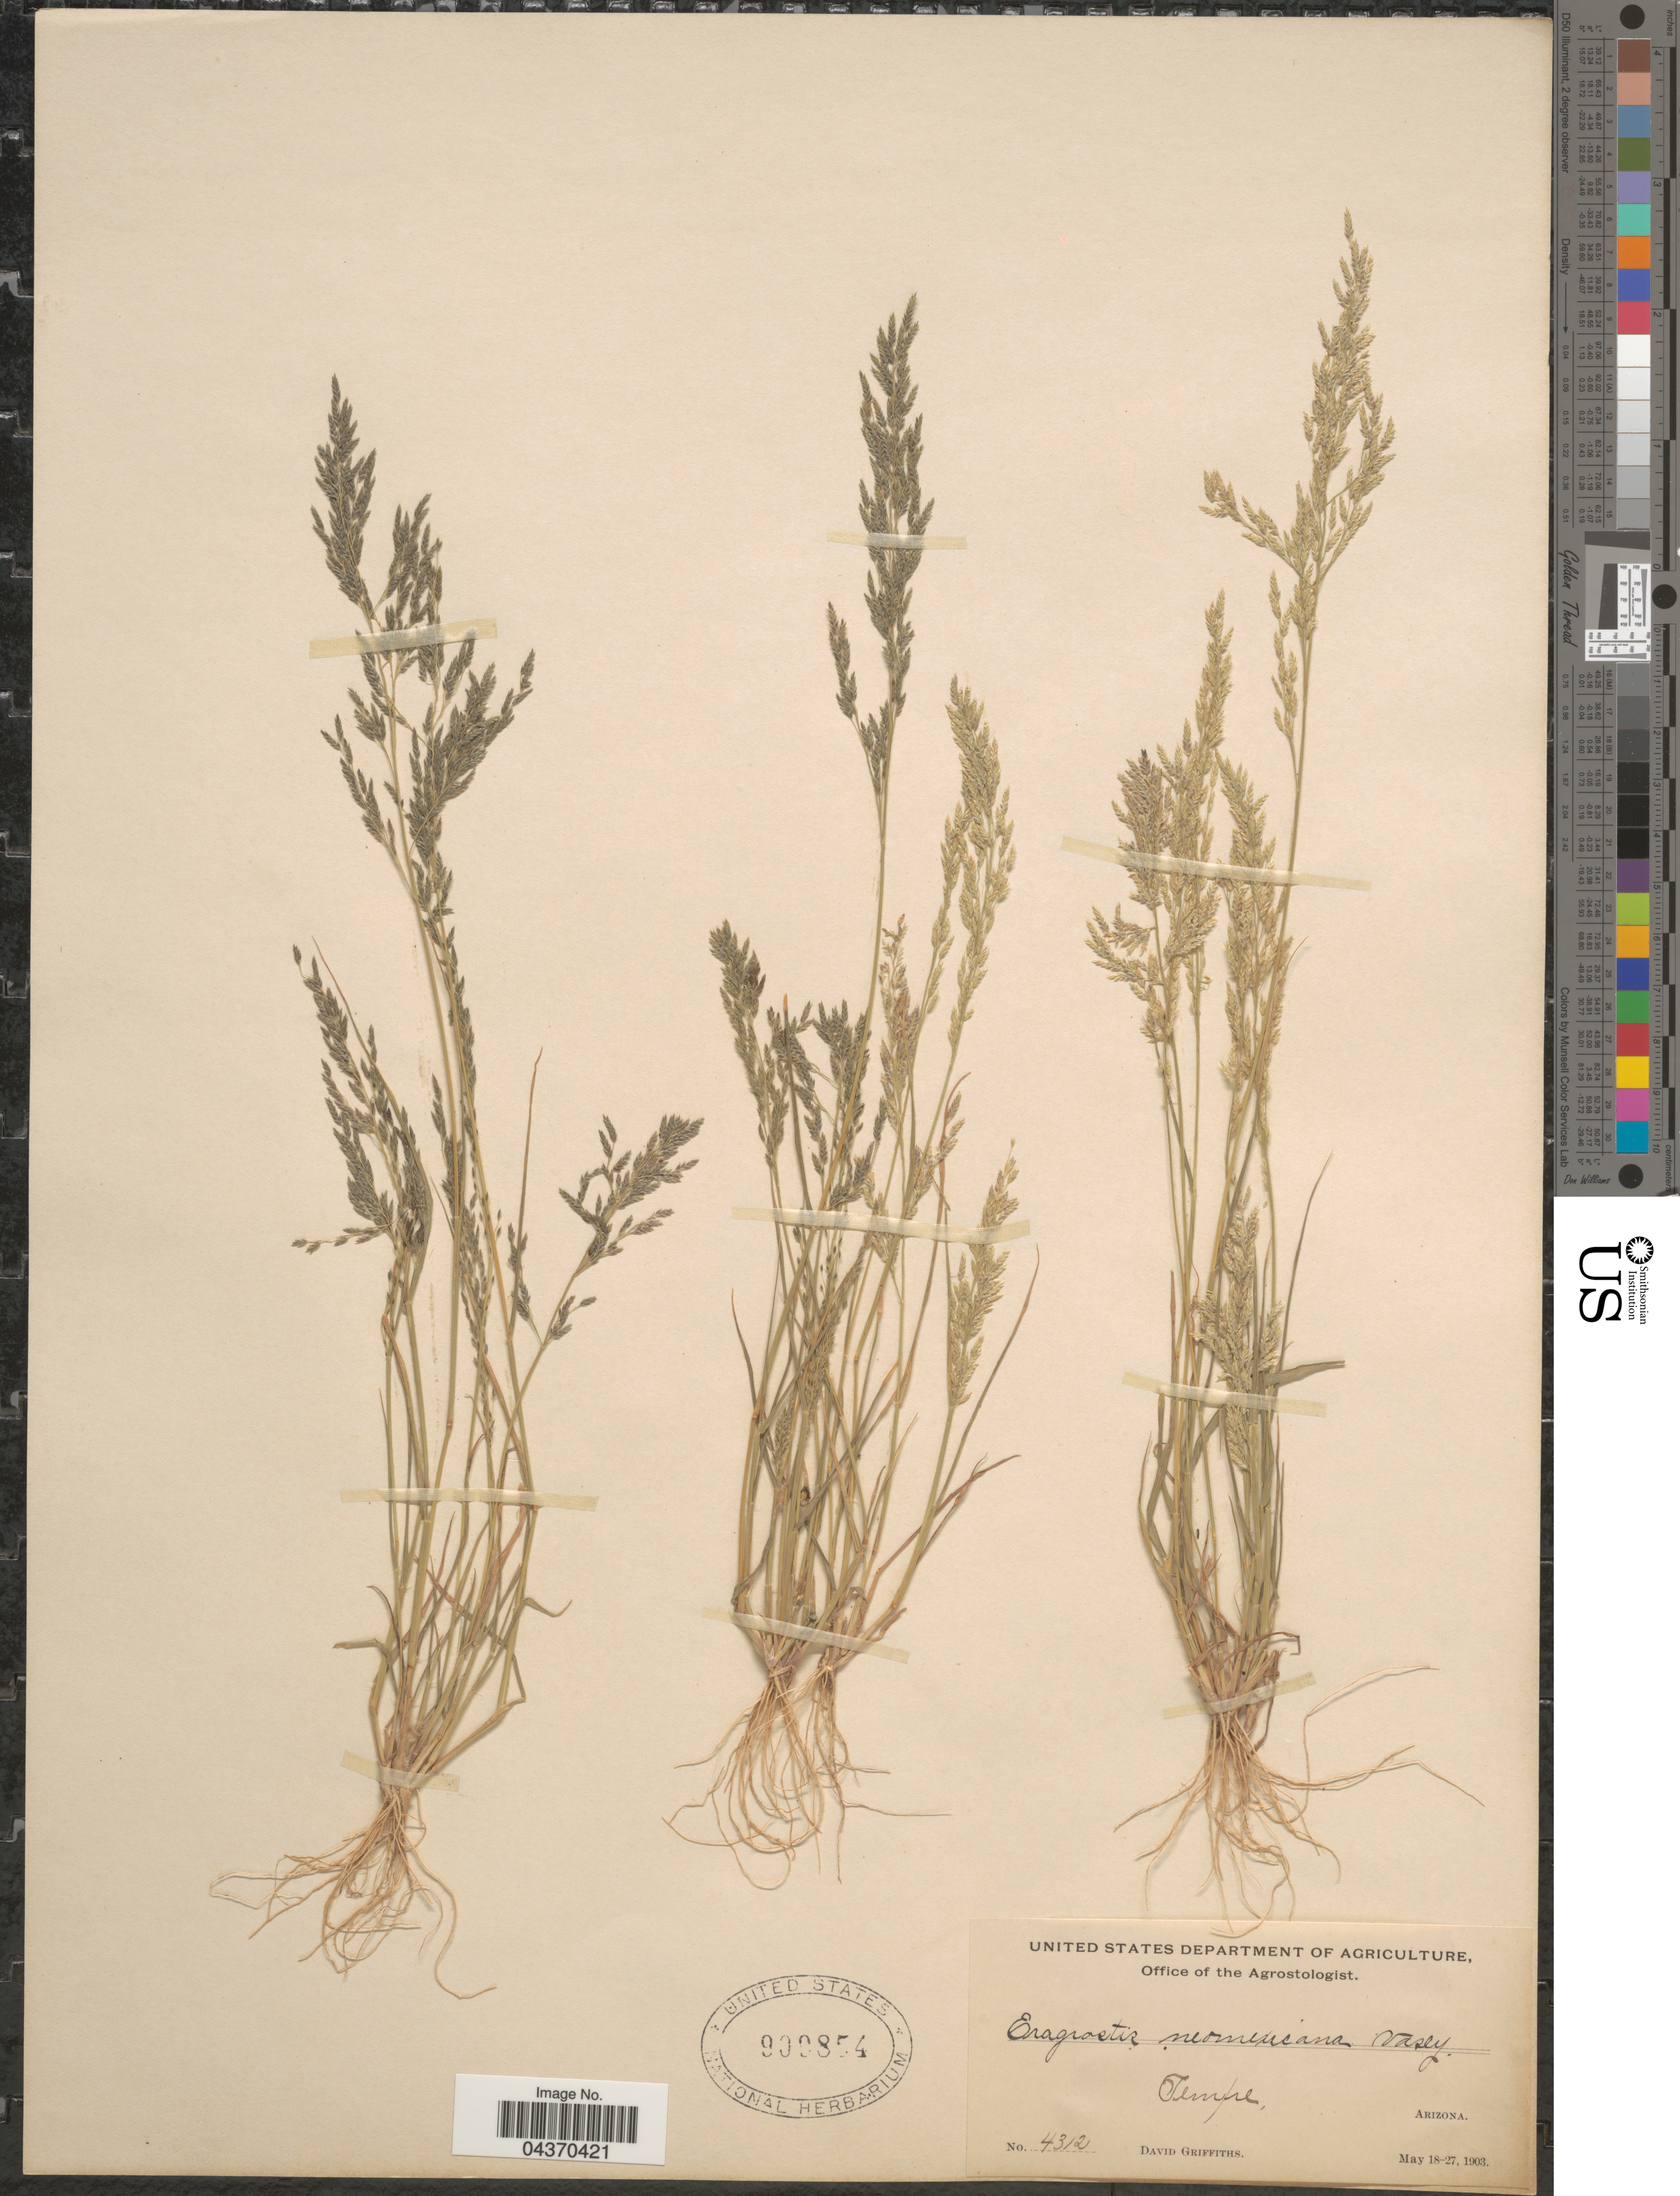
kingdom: Plantae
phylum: Tracheophyta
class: Liliopsida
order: Poales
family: Poaceae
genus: Eragrostis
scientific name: Eragrostis pectinacea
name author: (Michx.) Nees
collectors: D. Griffiths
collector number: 4312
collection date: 1903-05-18/1903-05-27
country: United States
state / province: Arizona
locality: Tempe.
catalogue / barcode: US 900854